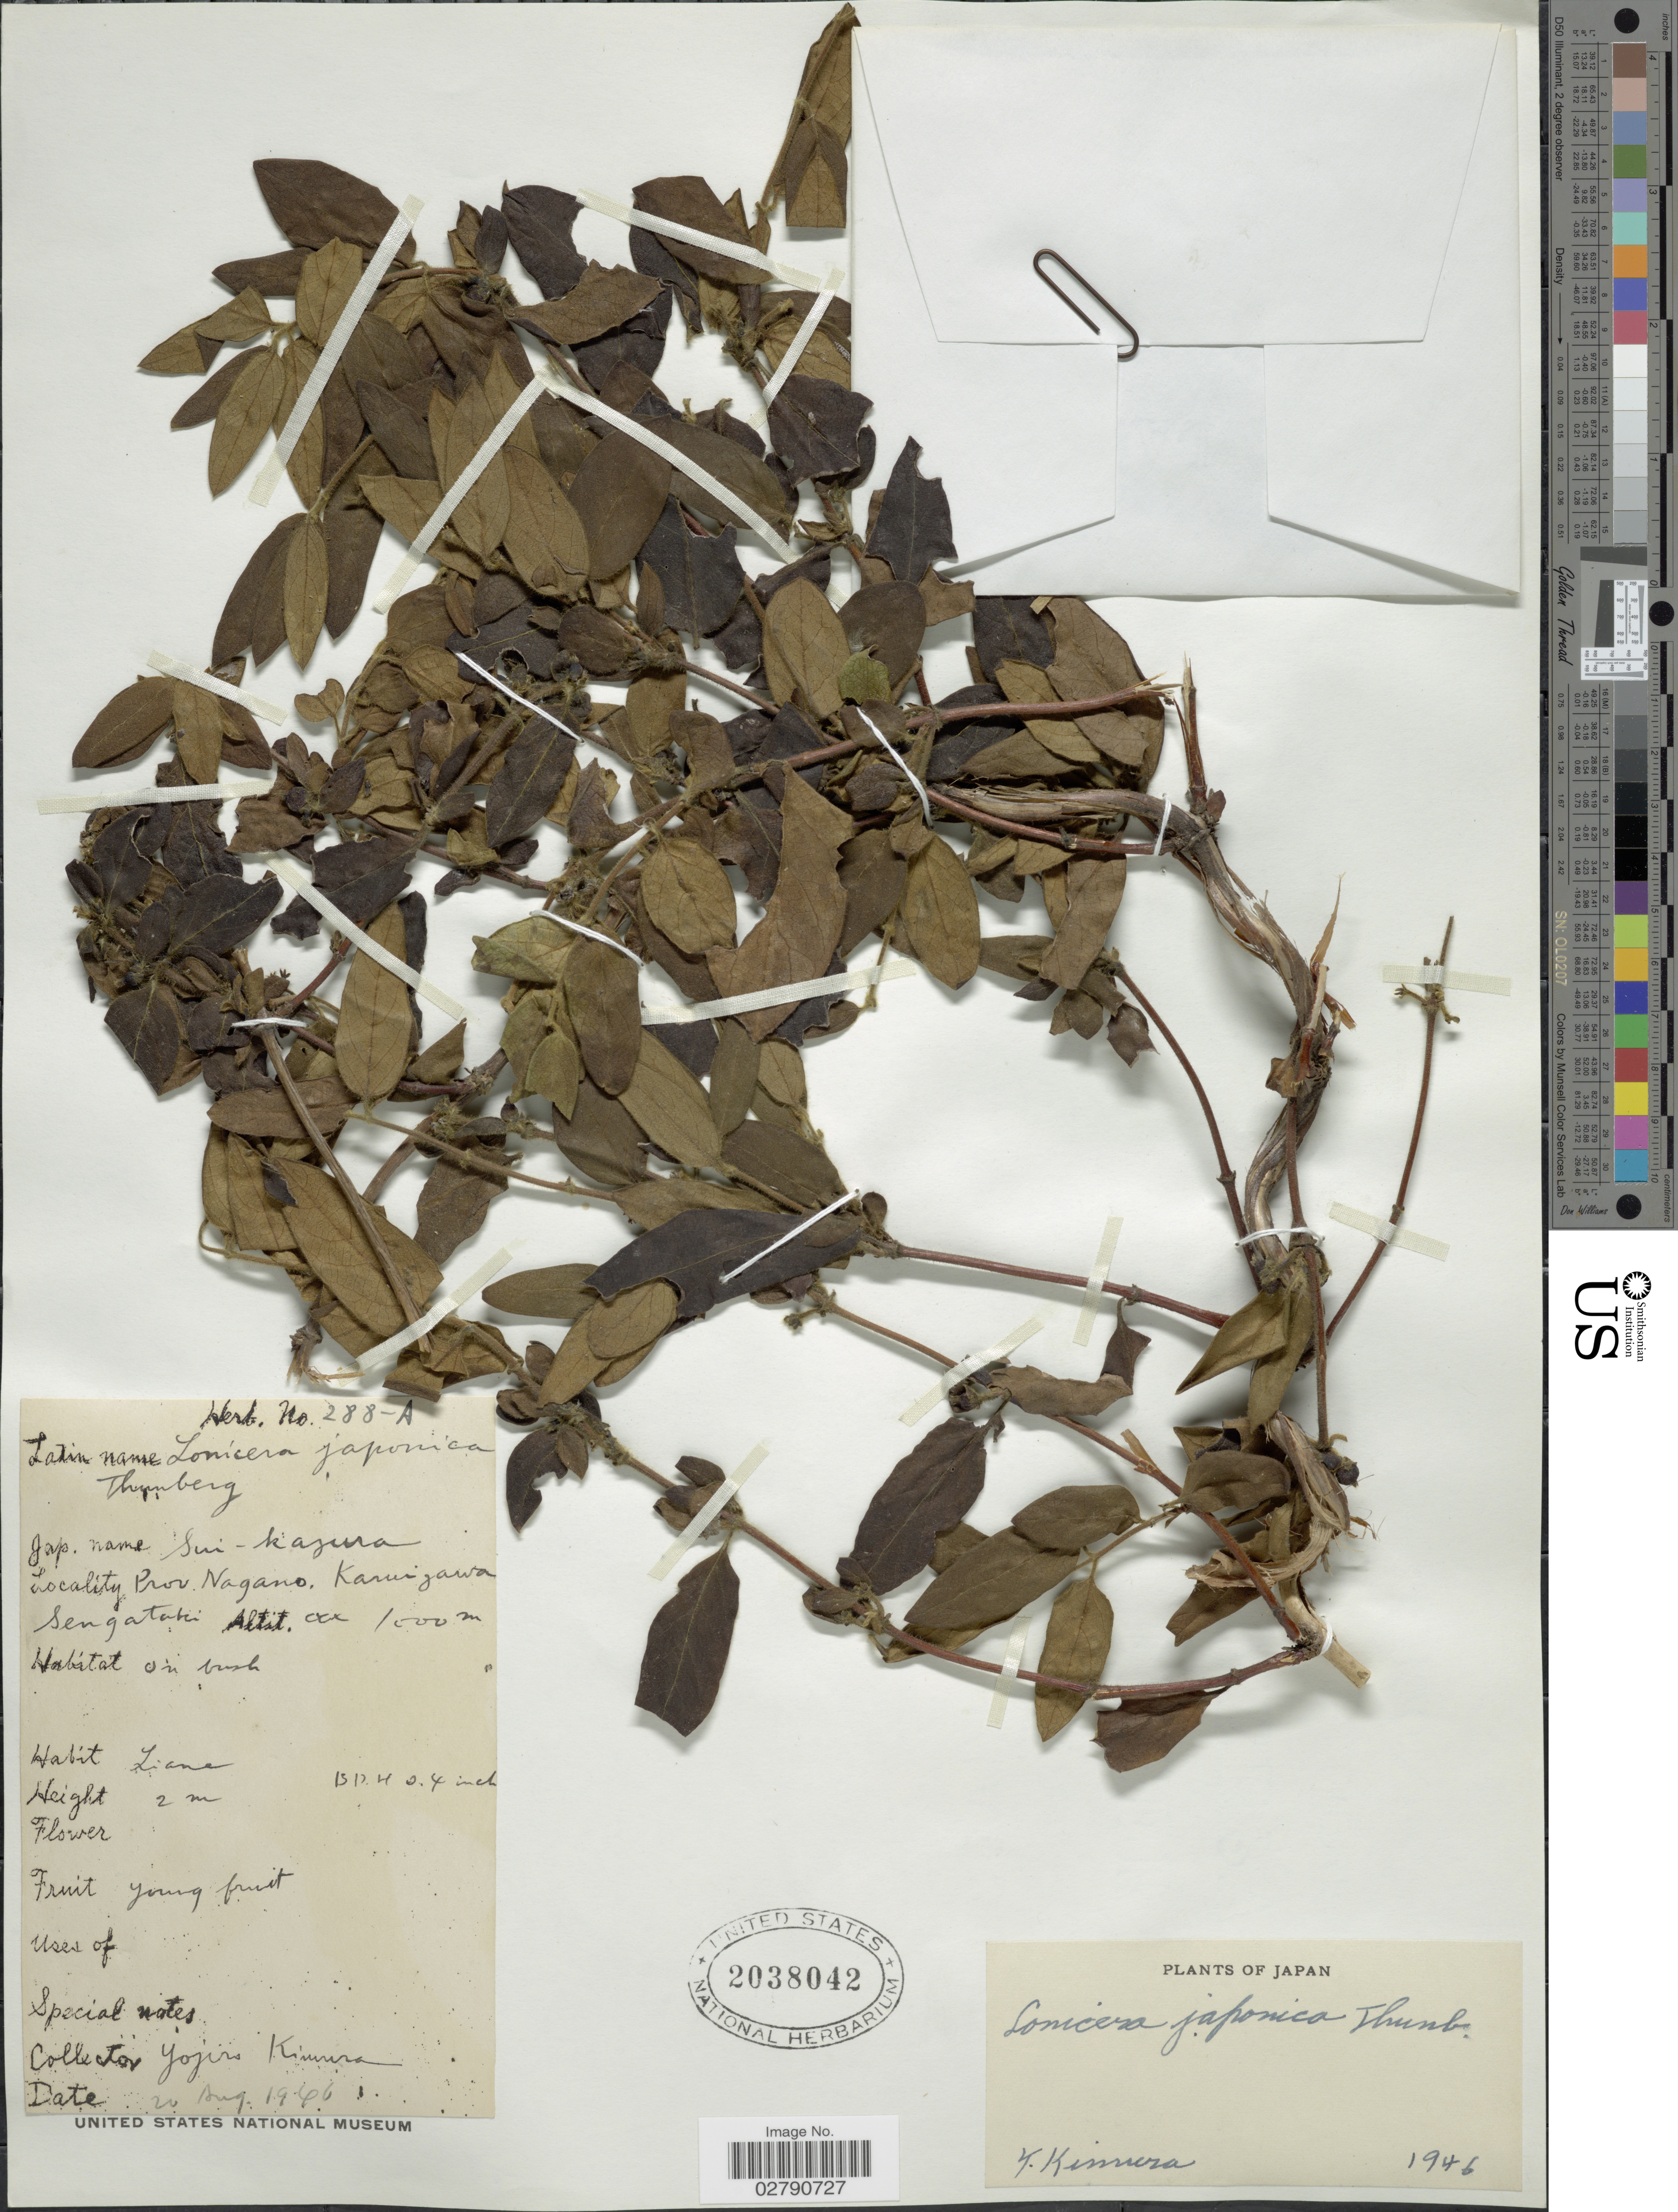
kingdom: Plantae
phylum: Tracheophyta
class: Magnoliopsida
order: Dipsacales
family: Caprifoliaceae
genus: Lonicera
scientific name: Lonicera japonica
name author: Thunb.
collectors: Y. Kimura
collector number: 288-A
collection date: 1946-08-20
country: Japan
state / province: Nagano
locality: Prov. Nagano, Karuigawa, Sengataki.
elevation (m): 1000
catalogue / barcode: US 2038042